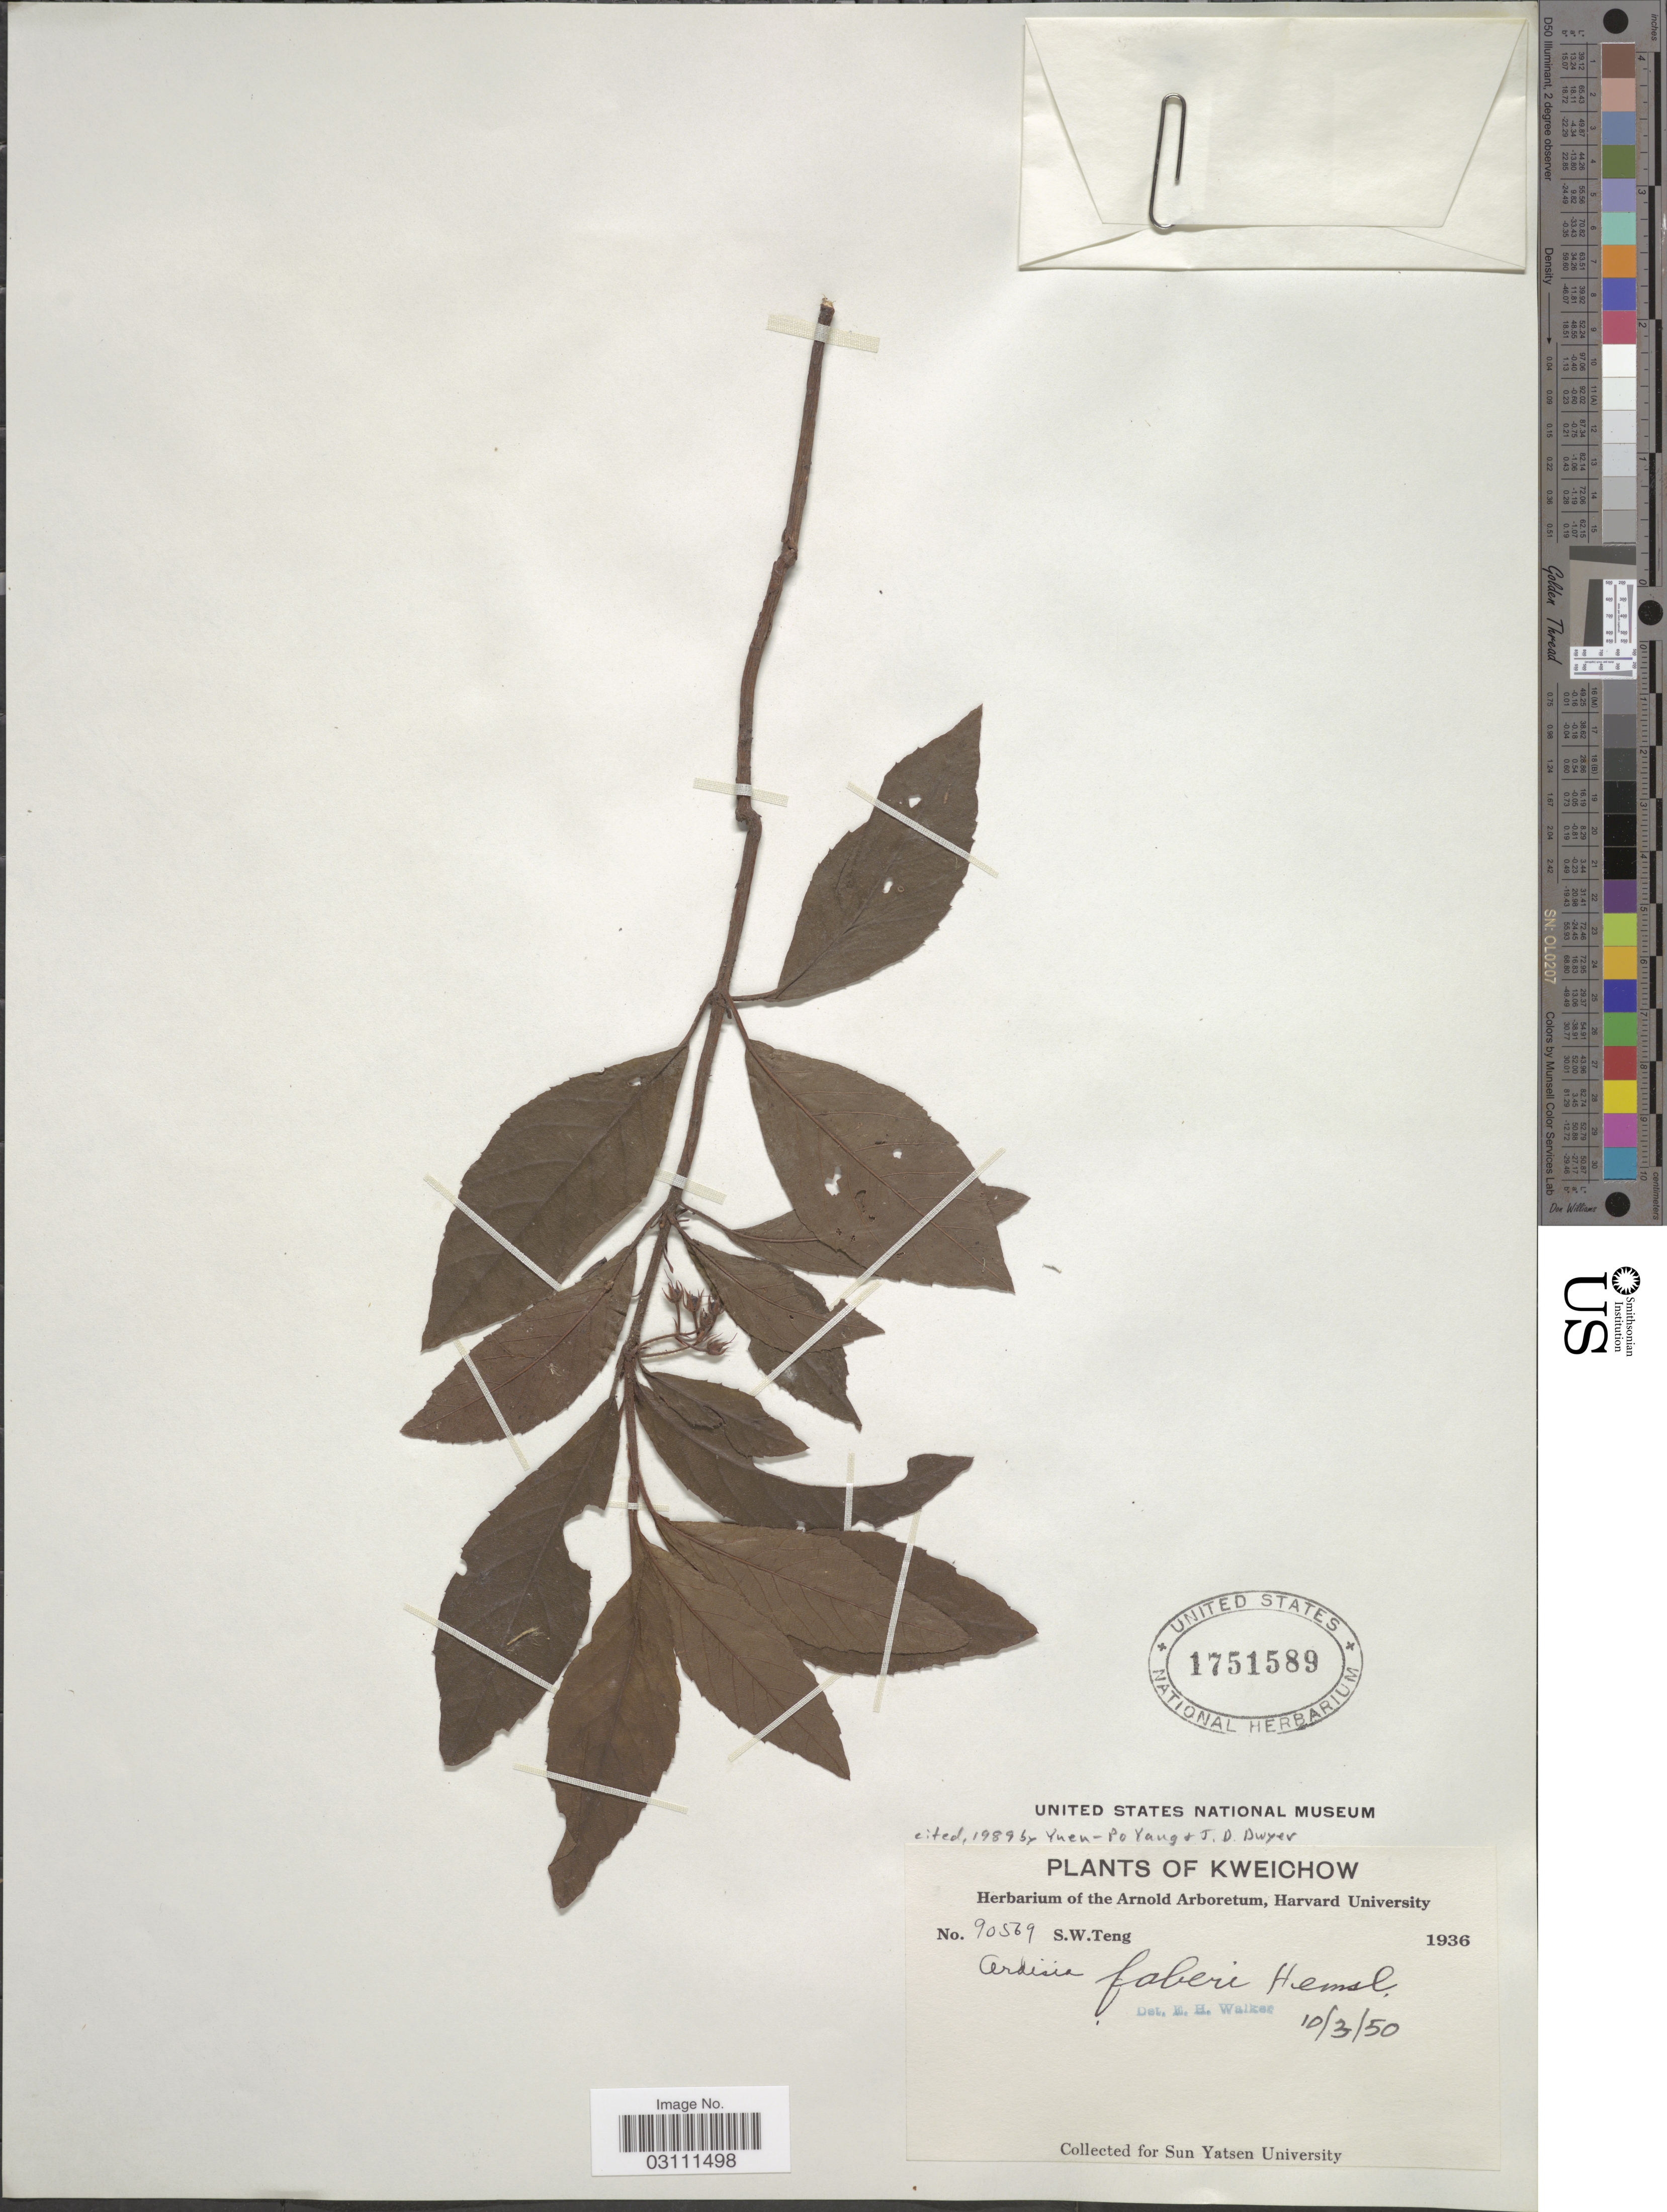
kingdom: Plantae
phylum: Tracheophyta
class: Magnoliopsida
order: Ericales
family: Primulaceae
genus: Ardisia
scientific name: Ardisia faberi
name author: Hemsl.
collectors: S. Teng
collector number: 90569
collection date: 1936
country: China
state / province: Guizhou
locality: Kweichow.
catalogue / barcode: US 1751589